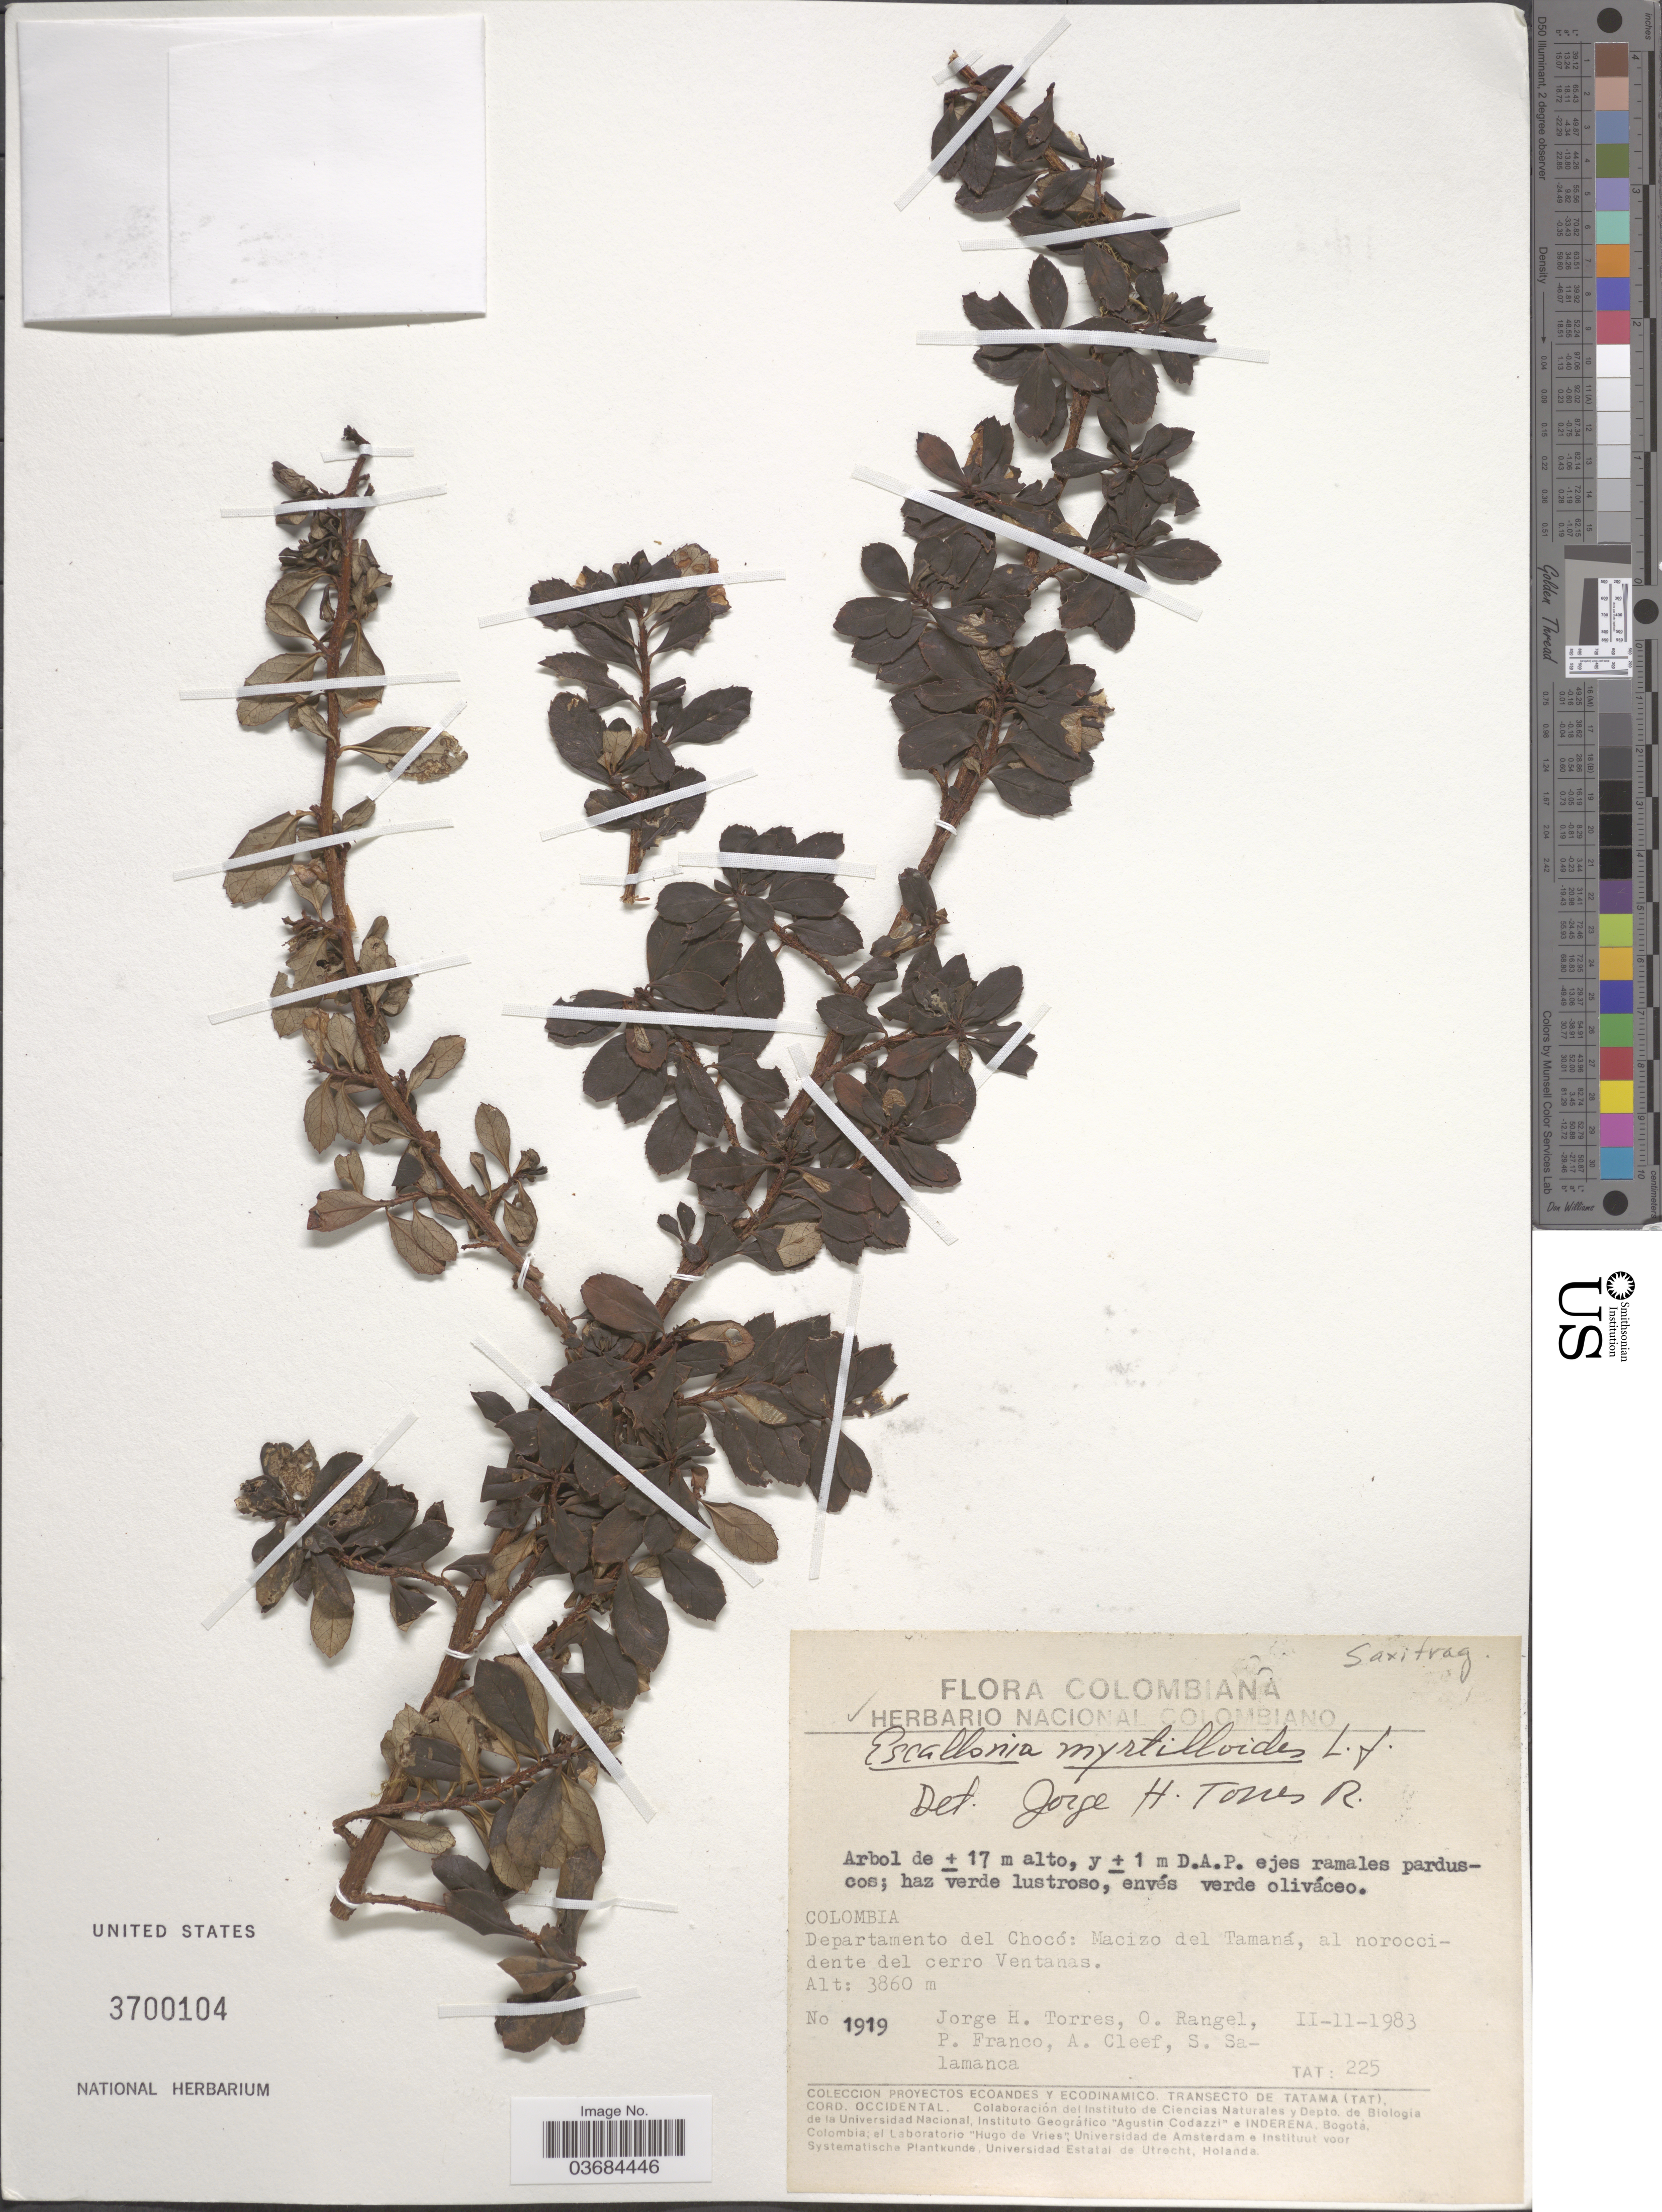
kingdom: Plantae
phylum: Tracheophyta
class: Magnoliopsida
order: Escalloniales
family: Escalloniaceae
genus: Escallonia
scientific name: Escallonia myrtilloides var. myrtilloides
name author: L. f.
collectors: J. H. Torres, O. Rangel, P. Franco, A. M. Cleef & et al.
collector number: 1919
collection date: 1983-02-11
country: Colombia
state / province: Chocó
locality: Departamento del Chocó: Macizo del Tamaná, al noroccidente del cerro Ventanas.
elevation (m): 3860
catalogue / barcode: US 3700104